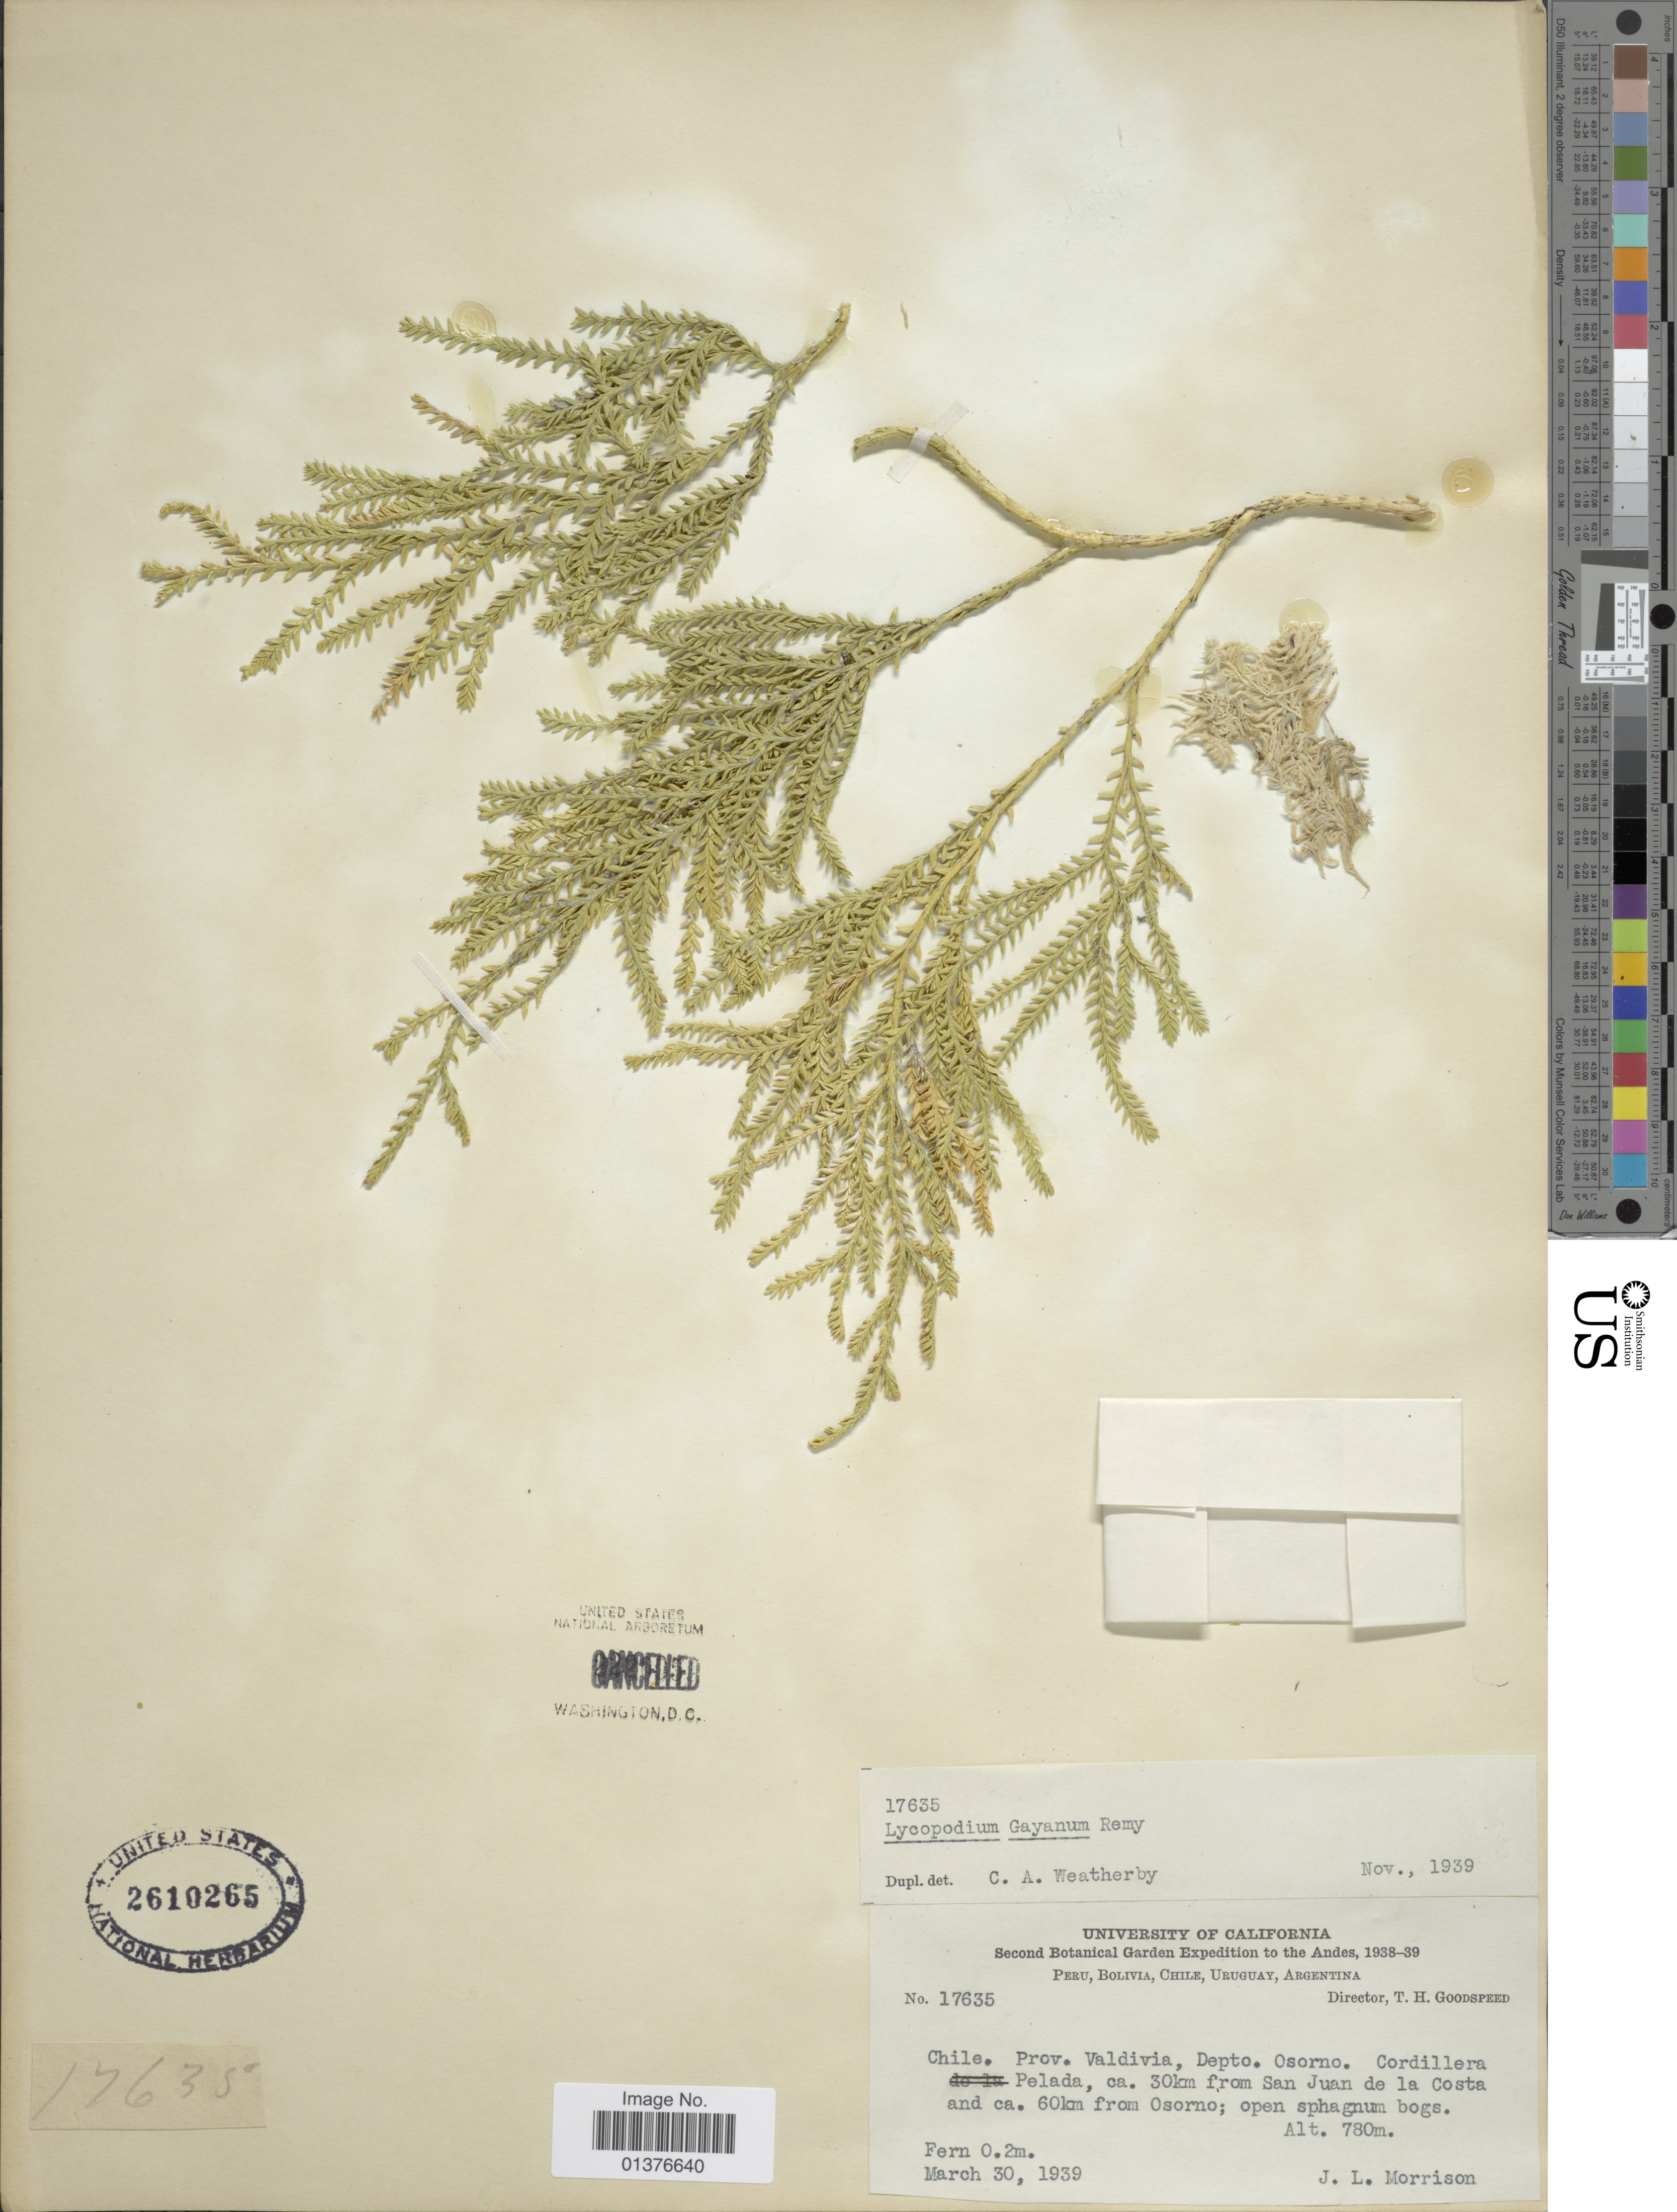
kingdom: Plantae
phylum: Tracheophyta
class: Lycopodiopsida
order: Lycopodiales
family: Lycopodiaceae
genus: Diphasium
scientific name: Diphasium jussiaei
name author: (Desv.) C. Presl ex Rothm.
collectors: J. L. Morrison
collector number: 17635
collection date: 1939-03-30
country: Chile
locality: Prov. Valdivia, Depto Osorno, Cordillera Pelada, ca. 30km from San Juan de la Costa and ca. 60km from Osorno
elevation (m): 780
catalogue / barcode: US 2610265